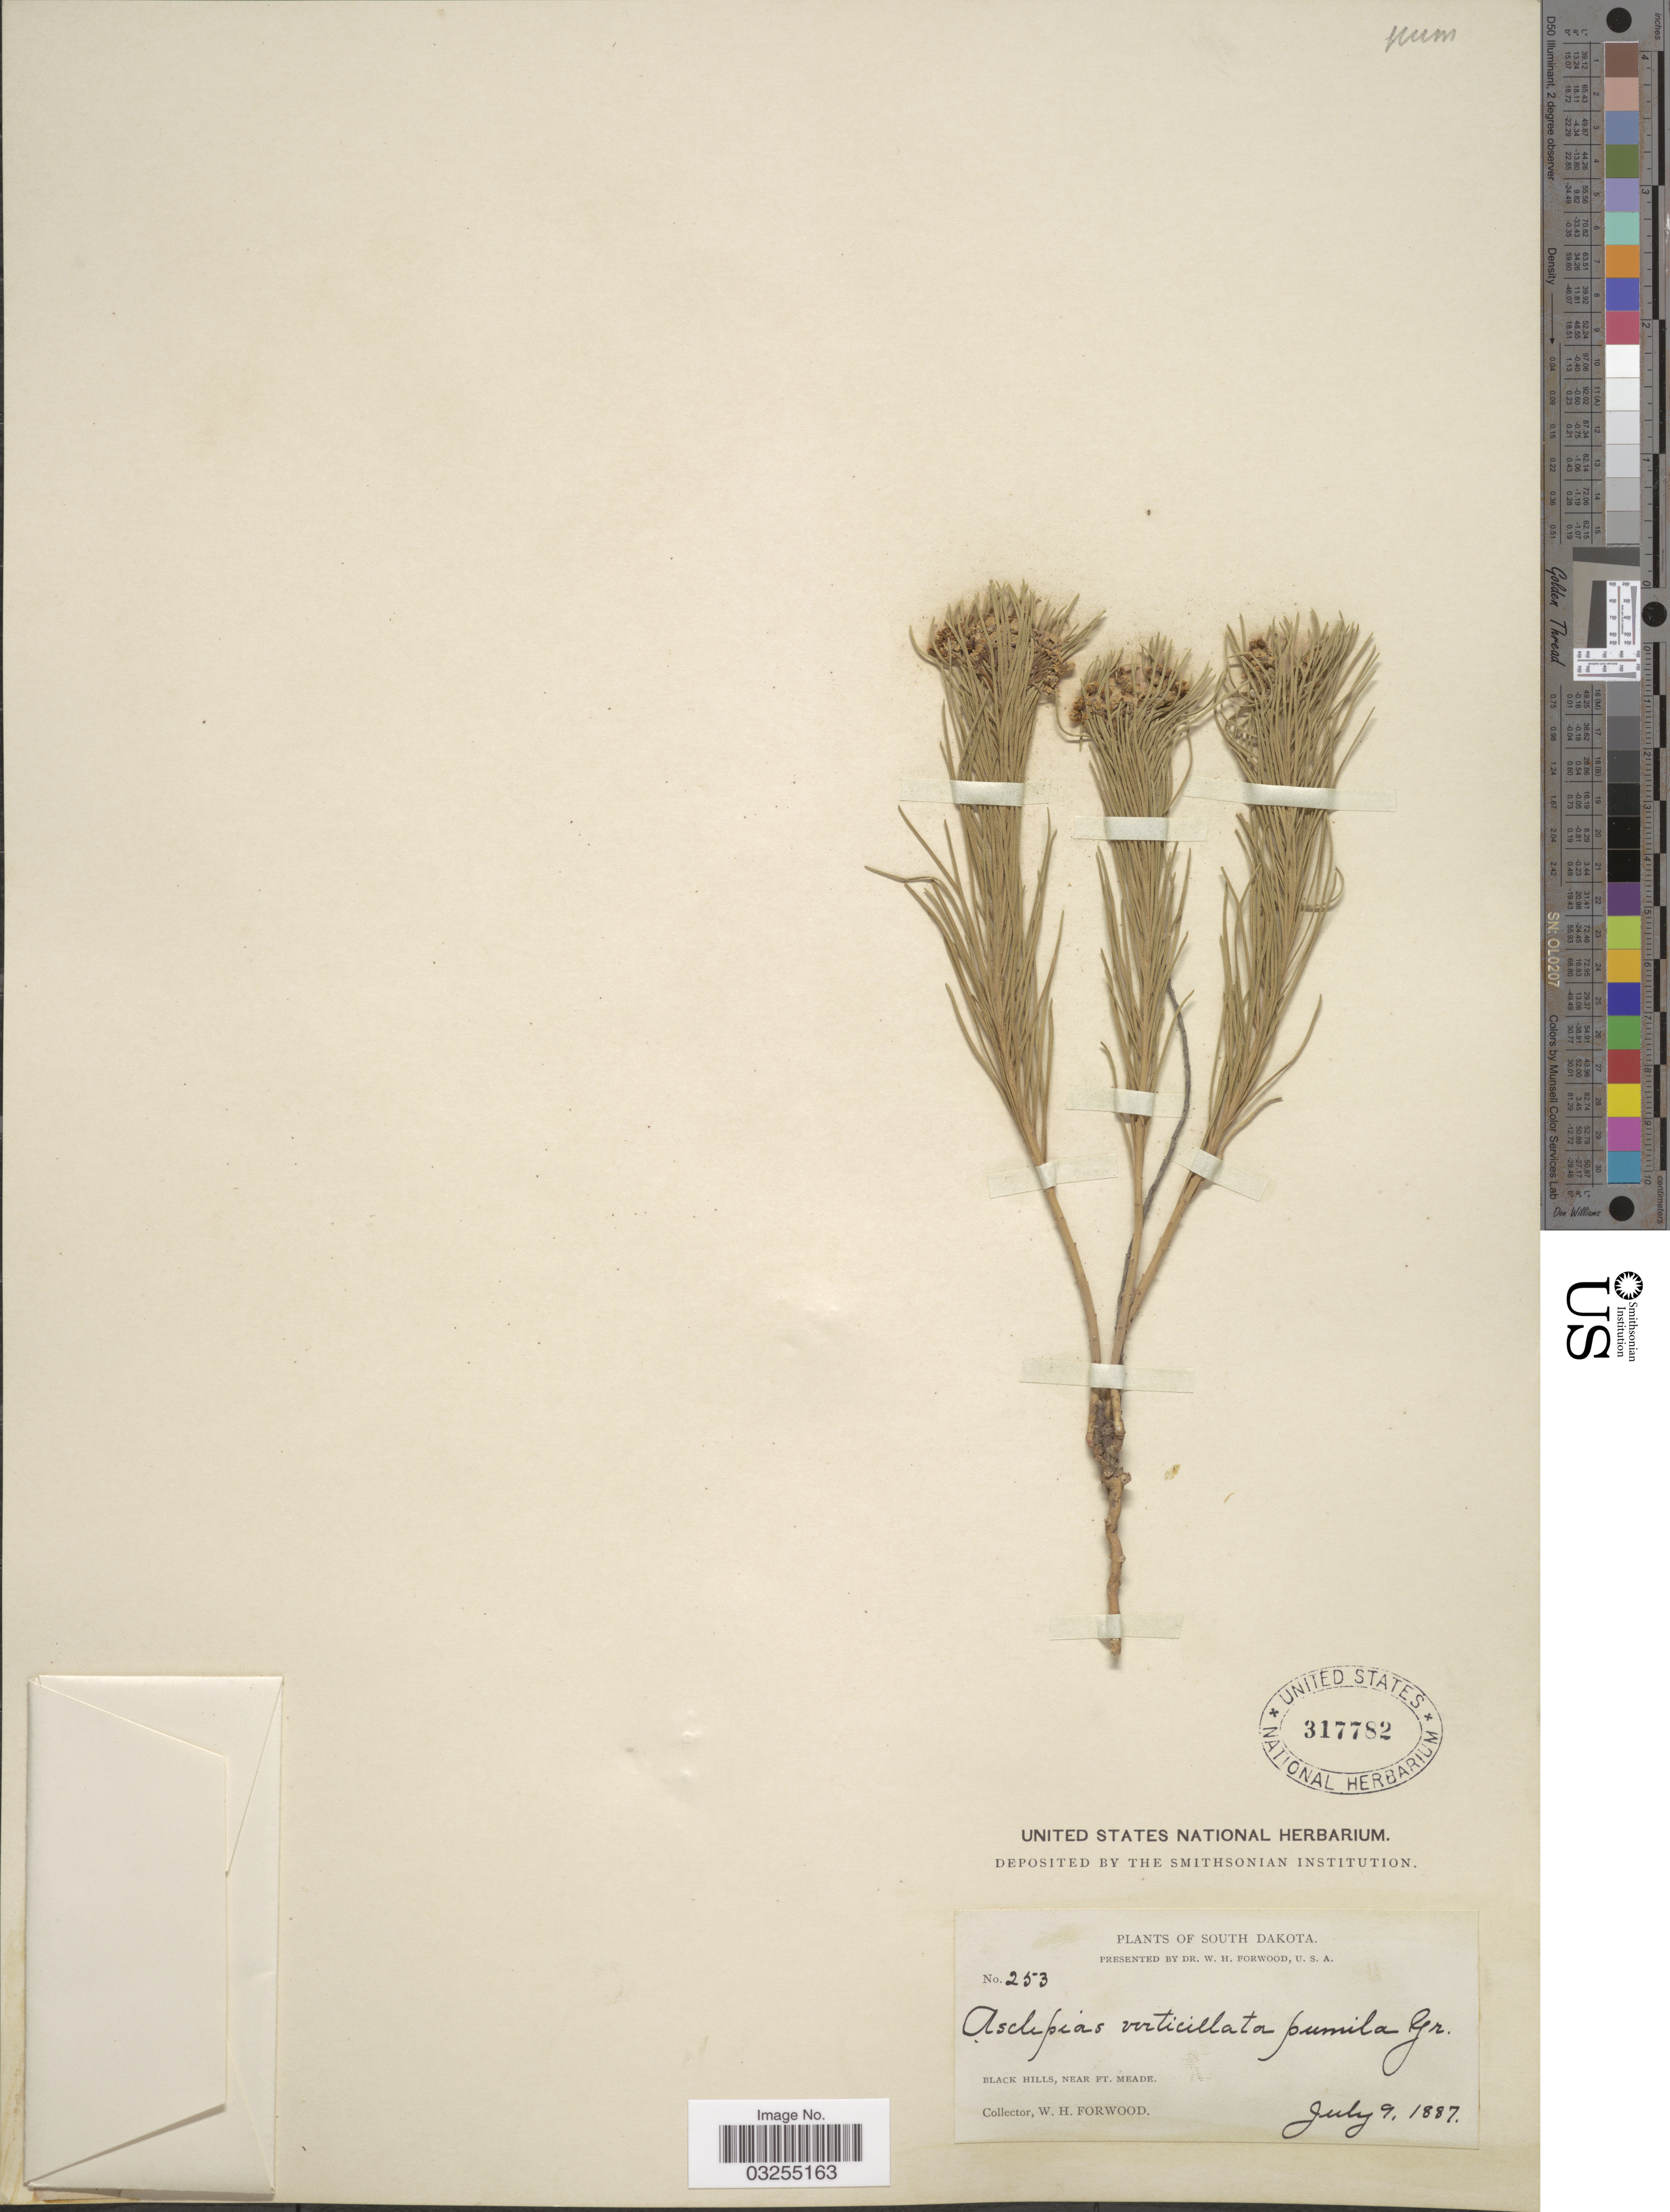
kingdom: Plantae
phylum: Tracheophyta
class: Magnoliopsida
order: Gentianales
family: Apocynaceae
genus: Asclepias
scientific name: Asclepias pumila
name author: (A. Gray) Vail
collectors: W. Forwood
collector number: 253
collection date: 1887-07-09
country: United States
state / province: South Dakota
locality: Black Hills, near Ft. Meade.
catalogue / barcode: US 317782